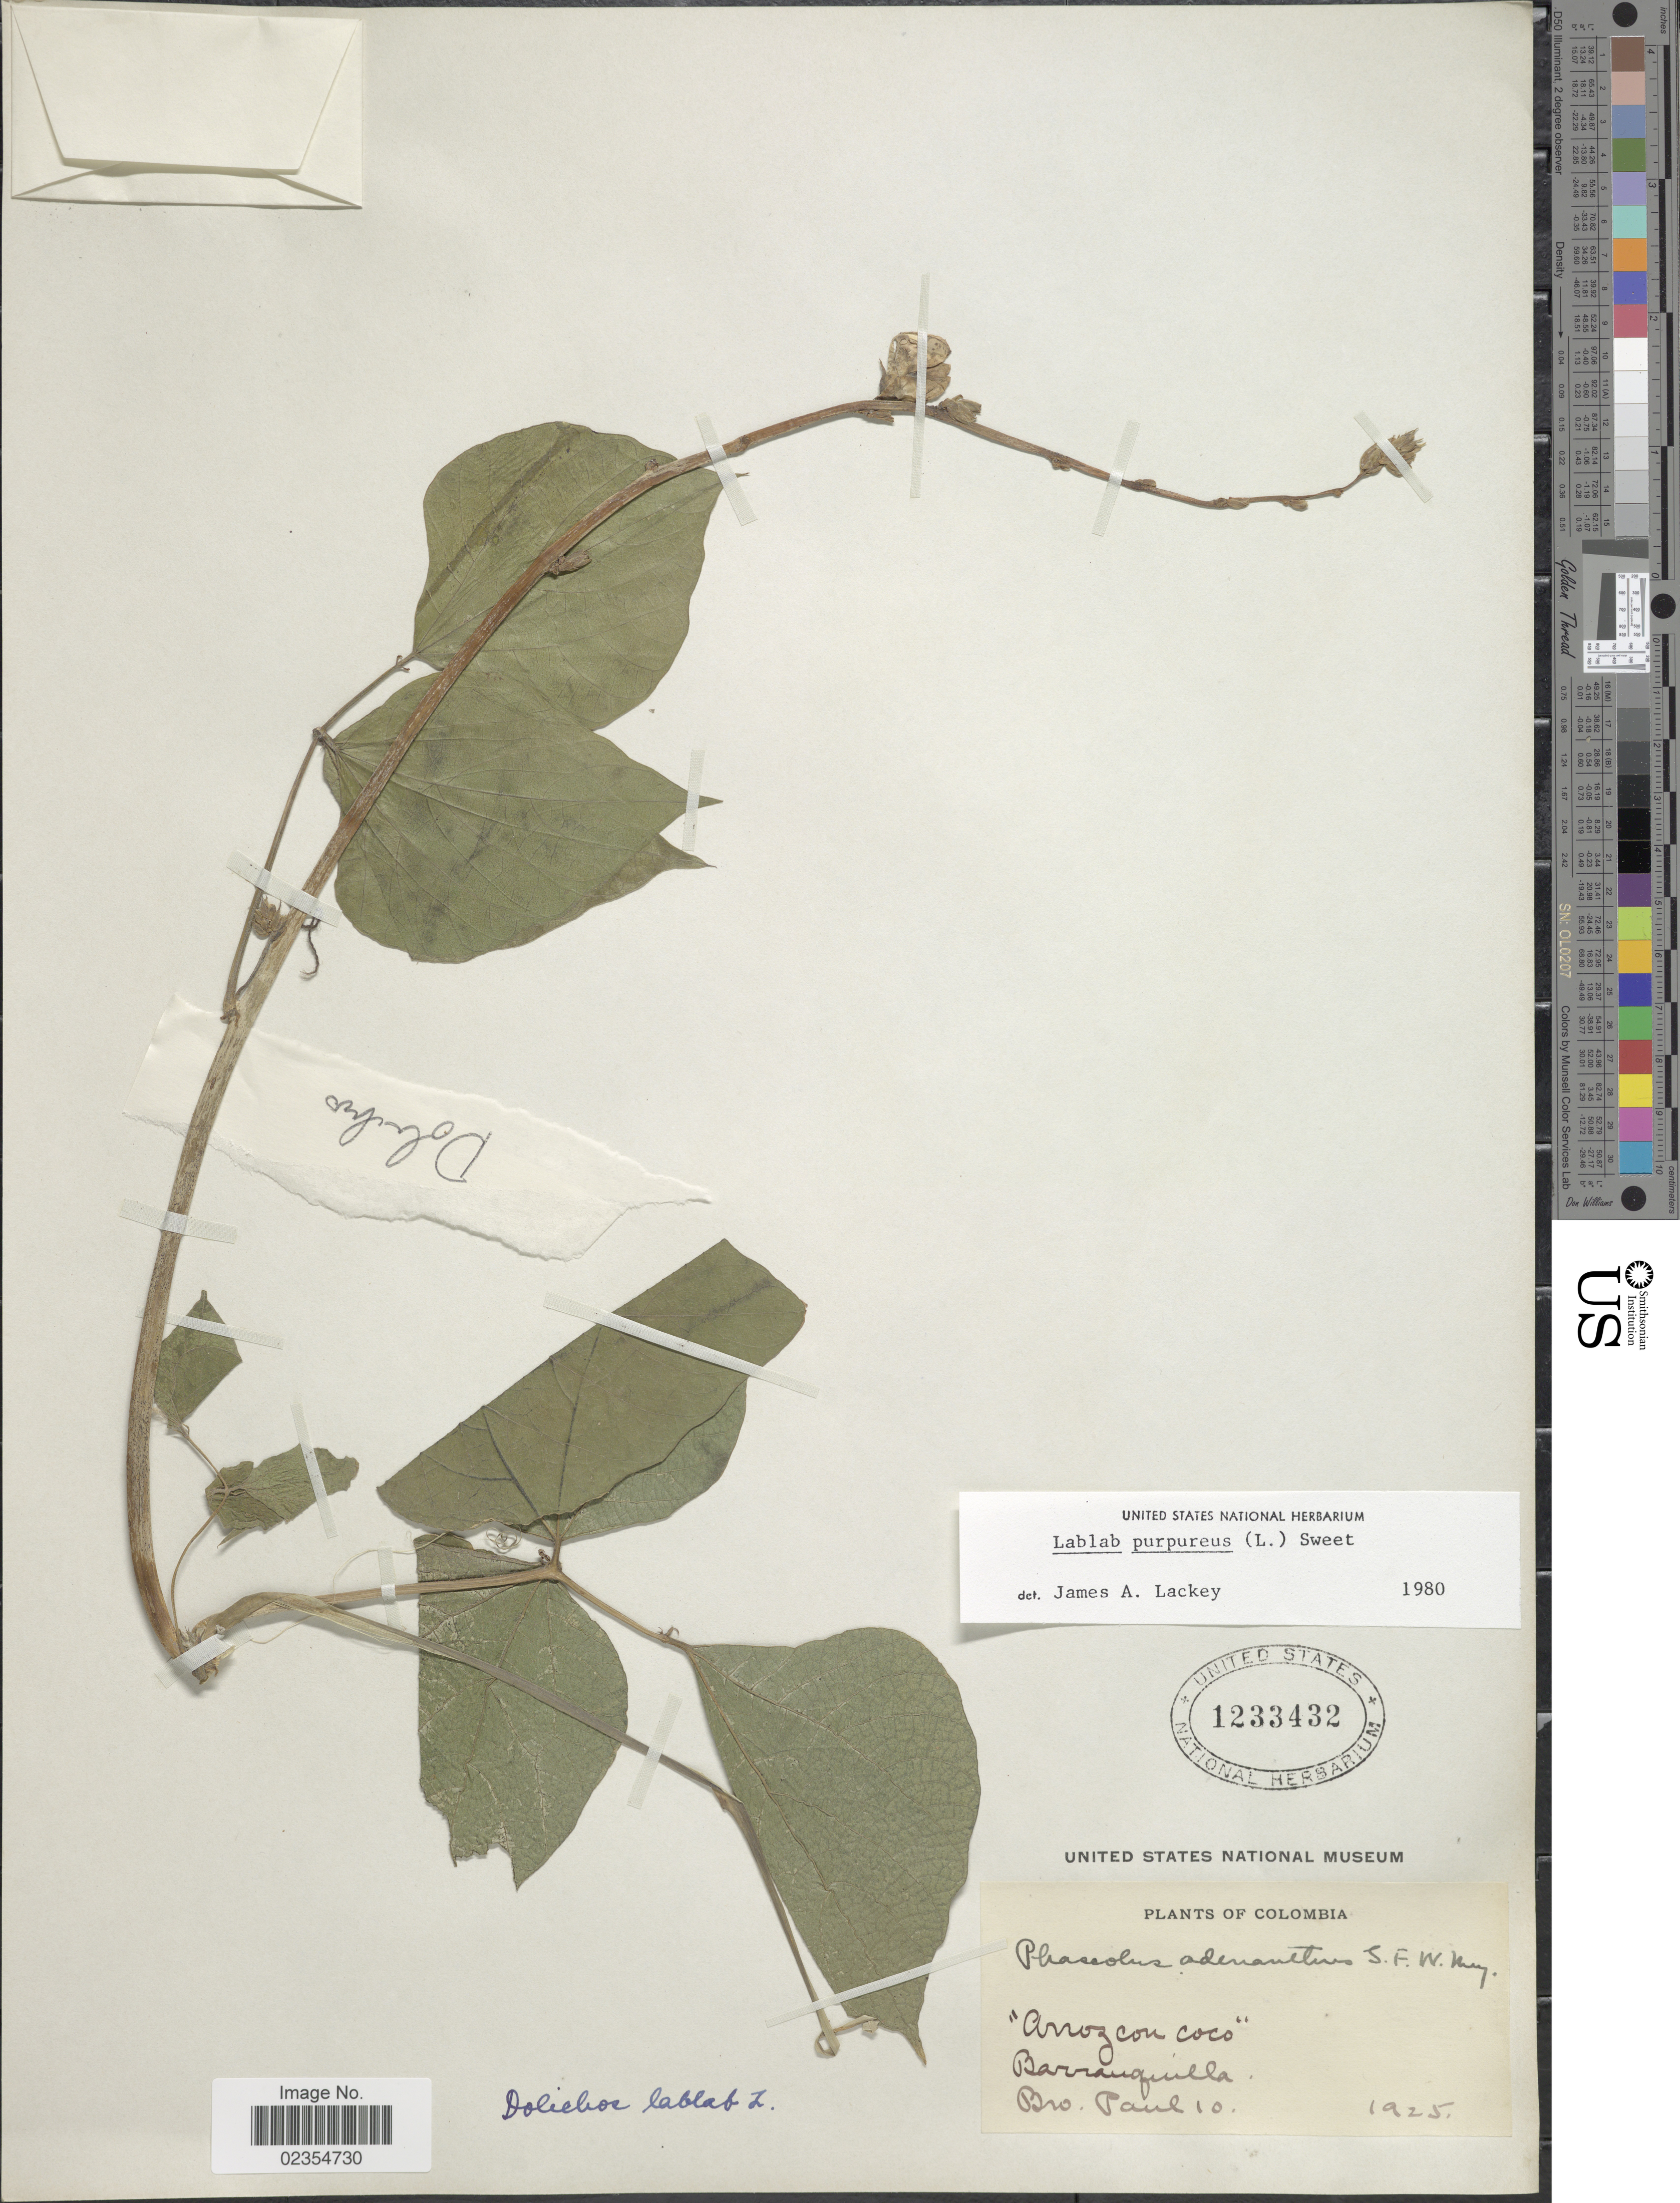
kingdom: Plantae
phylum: Tracheophyta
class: Magnoliopsida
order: Fabales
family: Fabaceae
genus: Lablab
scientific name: Lablab purpureus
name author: (L.) Sweet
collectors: B. Paul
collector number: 10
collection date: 1925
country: Colombia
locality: Barranquilla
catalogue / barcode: US 1233432